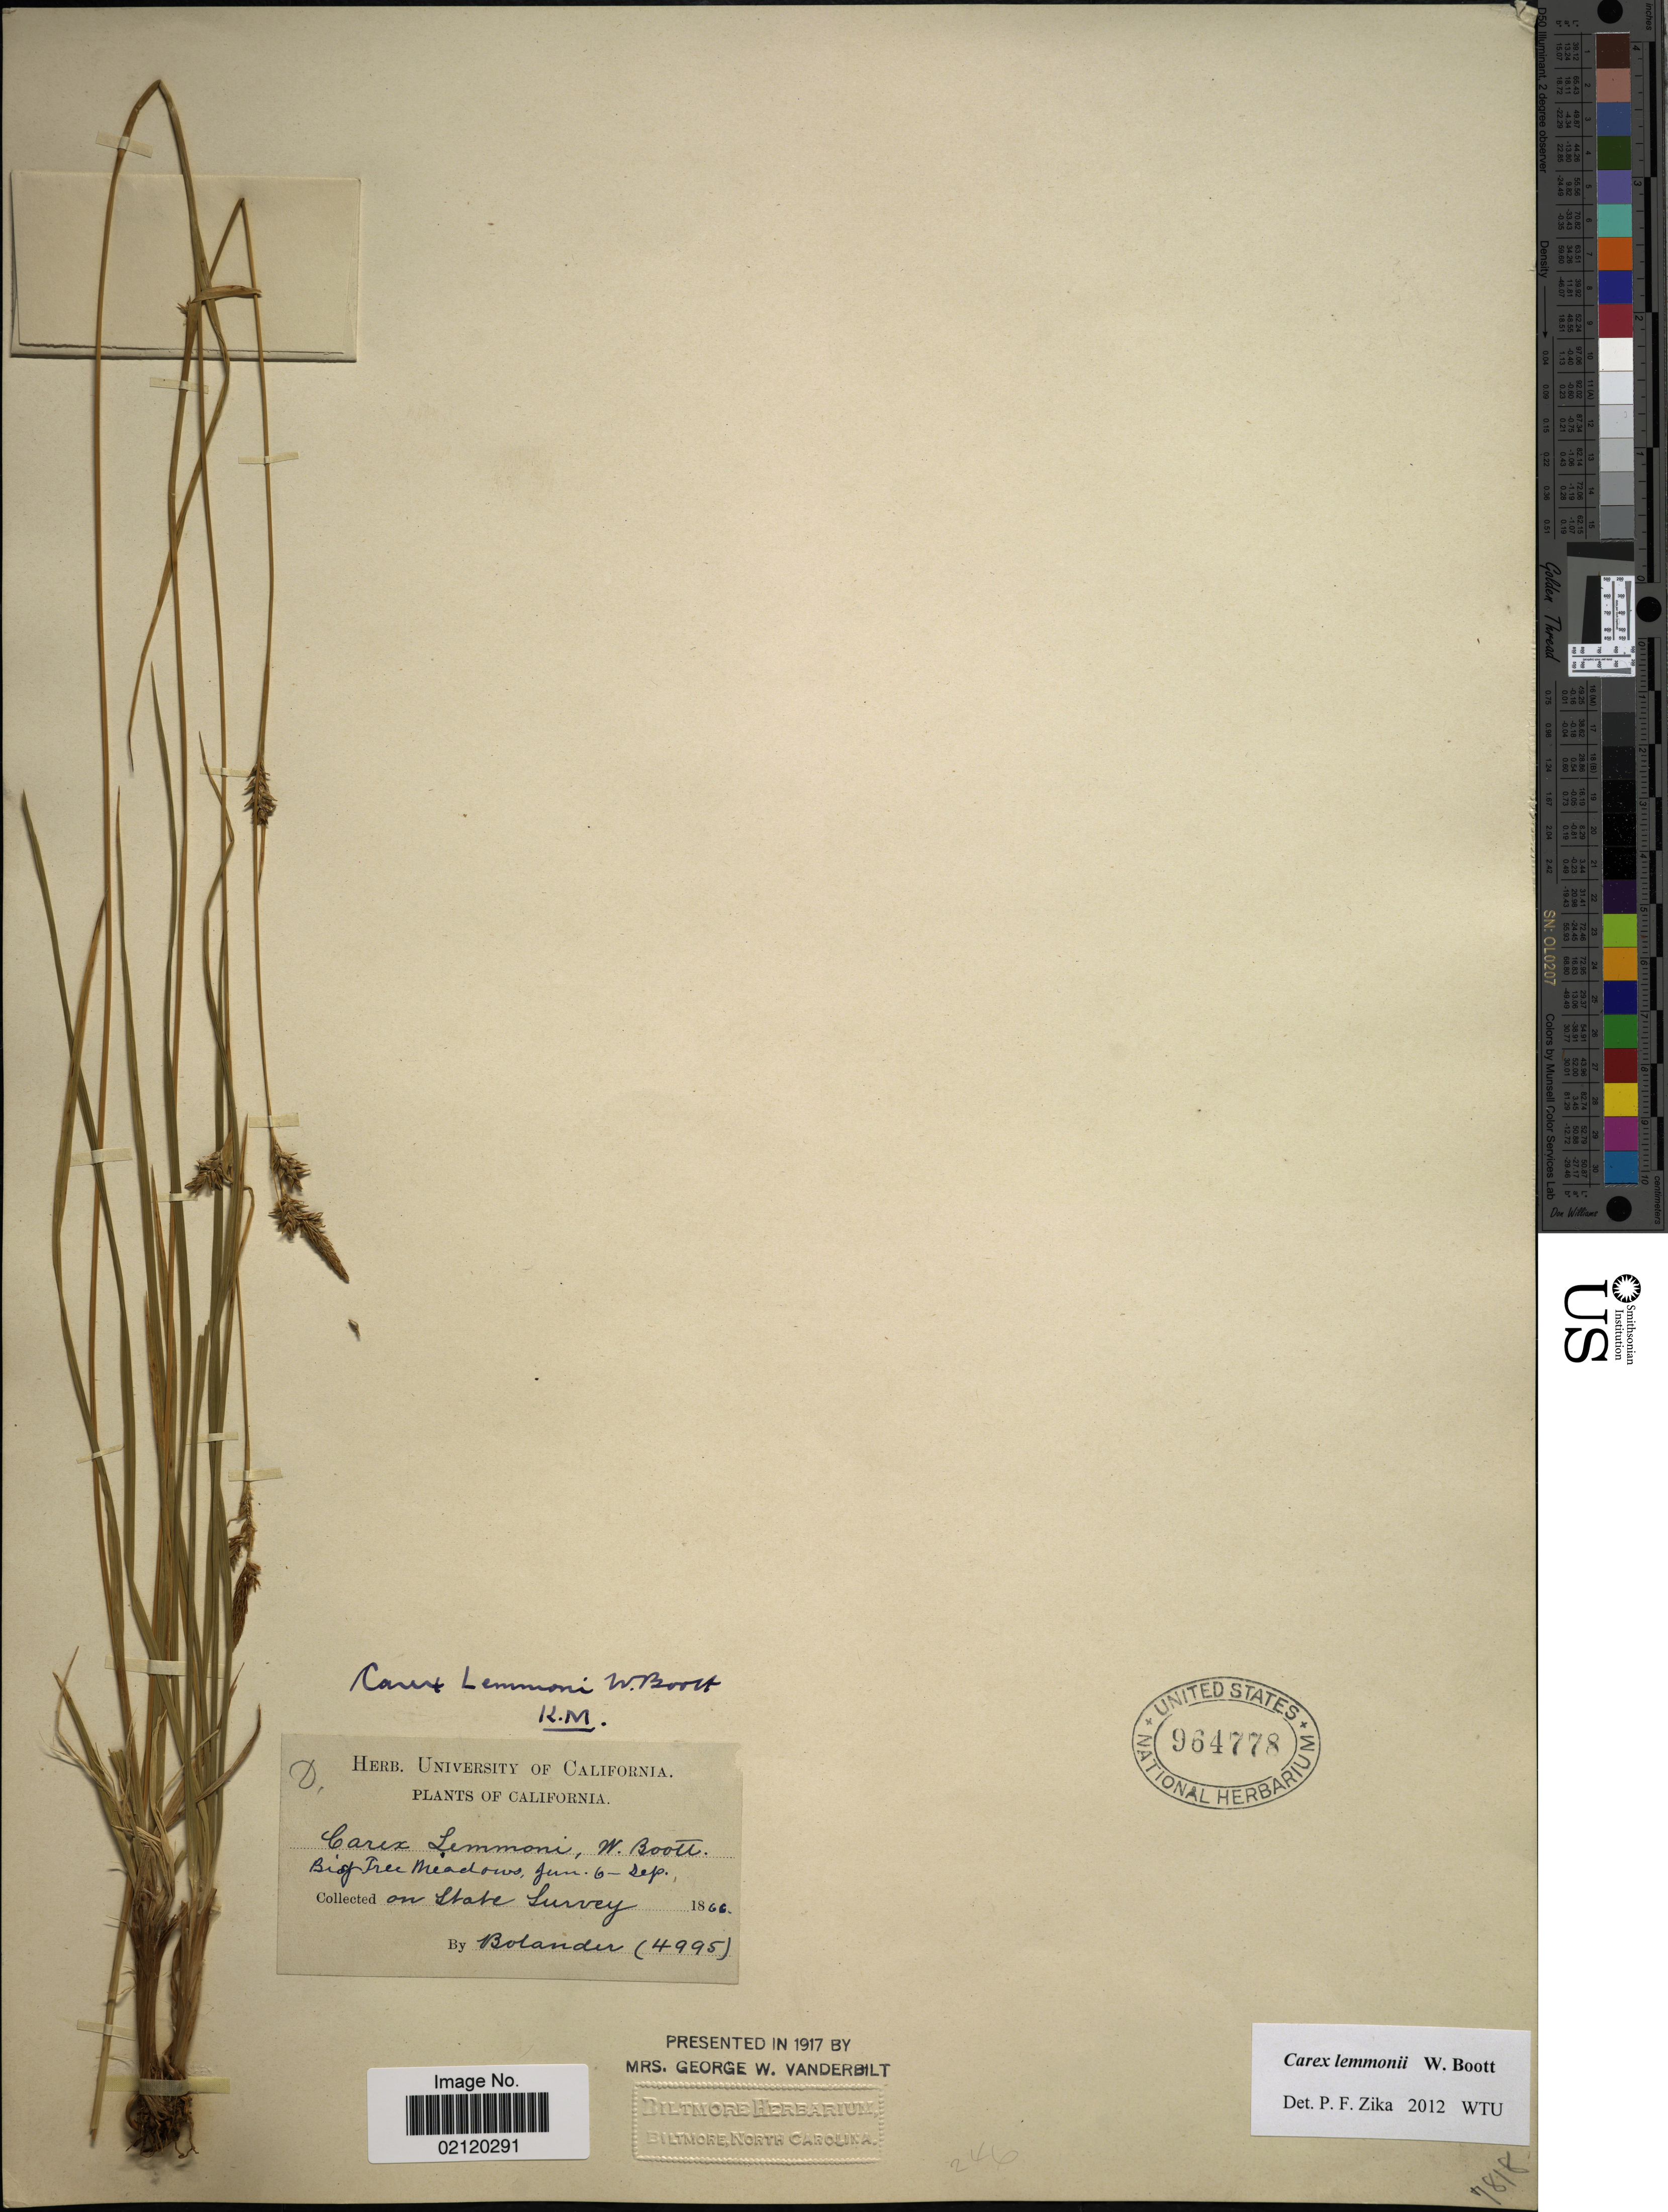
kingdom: Plantae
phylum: Tracheophyta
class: Liliopsida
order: Poales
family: Cyperaceae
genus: Carex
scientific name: Carex lemmonii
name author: W. Boott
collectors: -. Bolander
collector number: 4995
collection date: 1866-06-06/1866-09-06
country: United States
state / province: California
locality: Big Tree meadows, on State Survey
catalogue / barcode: US 964778